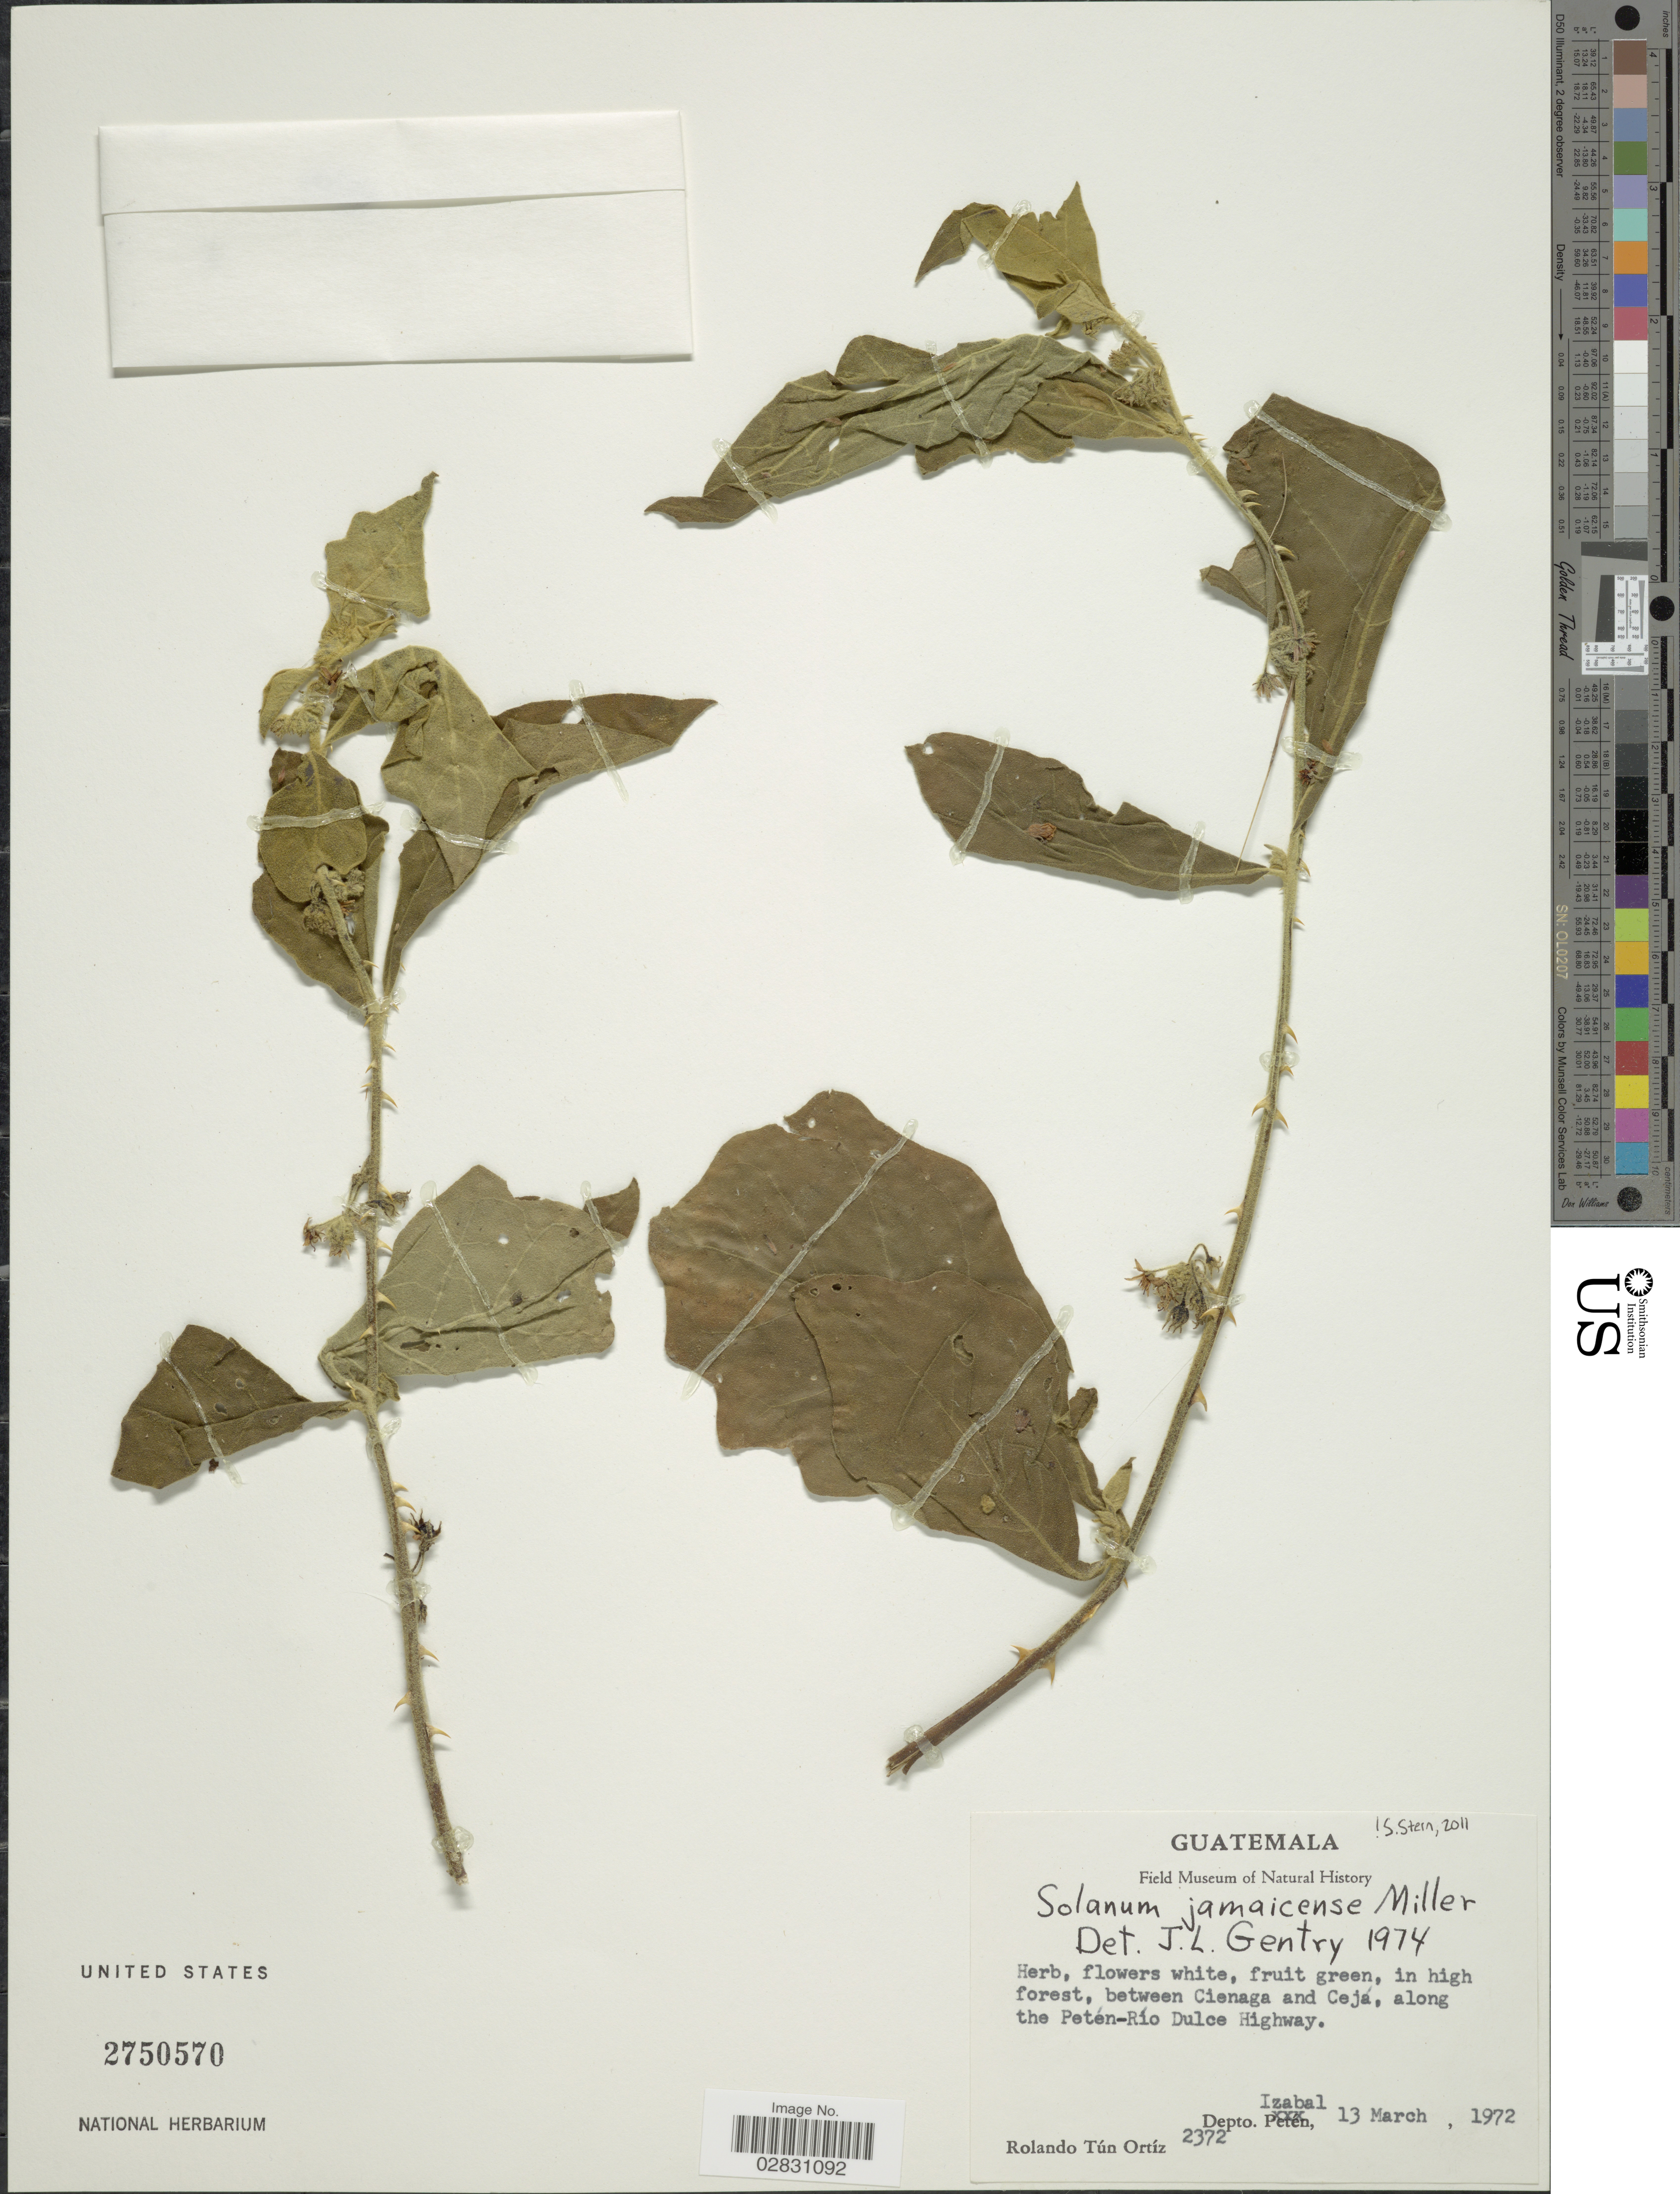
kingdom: Plantae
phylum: Tracheophyta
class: Magnoliopsida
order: Solanales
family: Solanaceae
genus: Solanum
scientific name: Solanum jamaicense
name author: Mill.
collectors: R. T. Ortíz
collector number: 2372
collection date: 1972-03-13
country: Guatemala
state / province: Izabal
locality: Between Cienaga and Ceja, along the Petén-Río Dulce Highway, Depto. Izabal.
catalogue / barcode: US 2750570